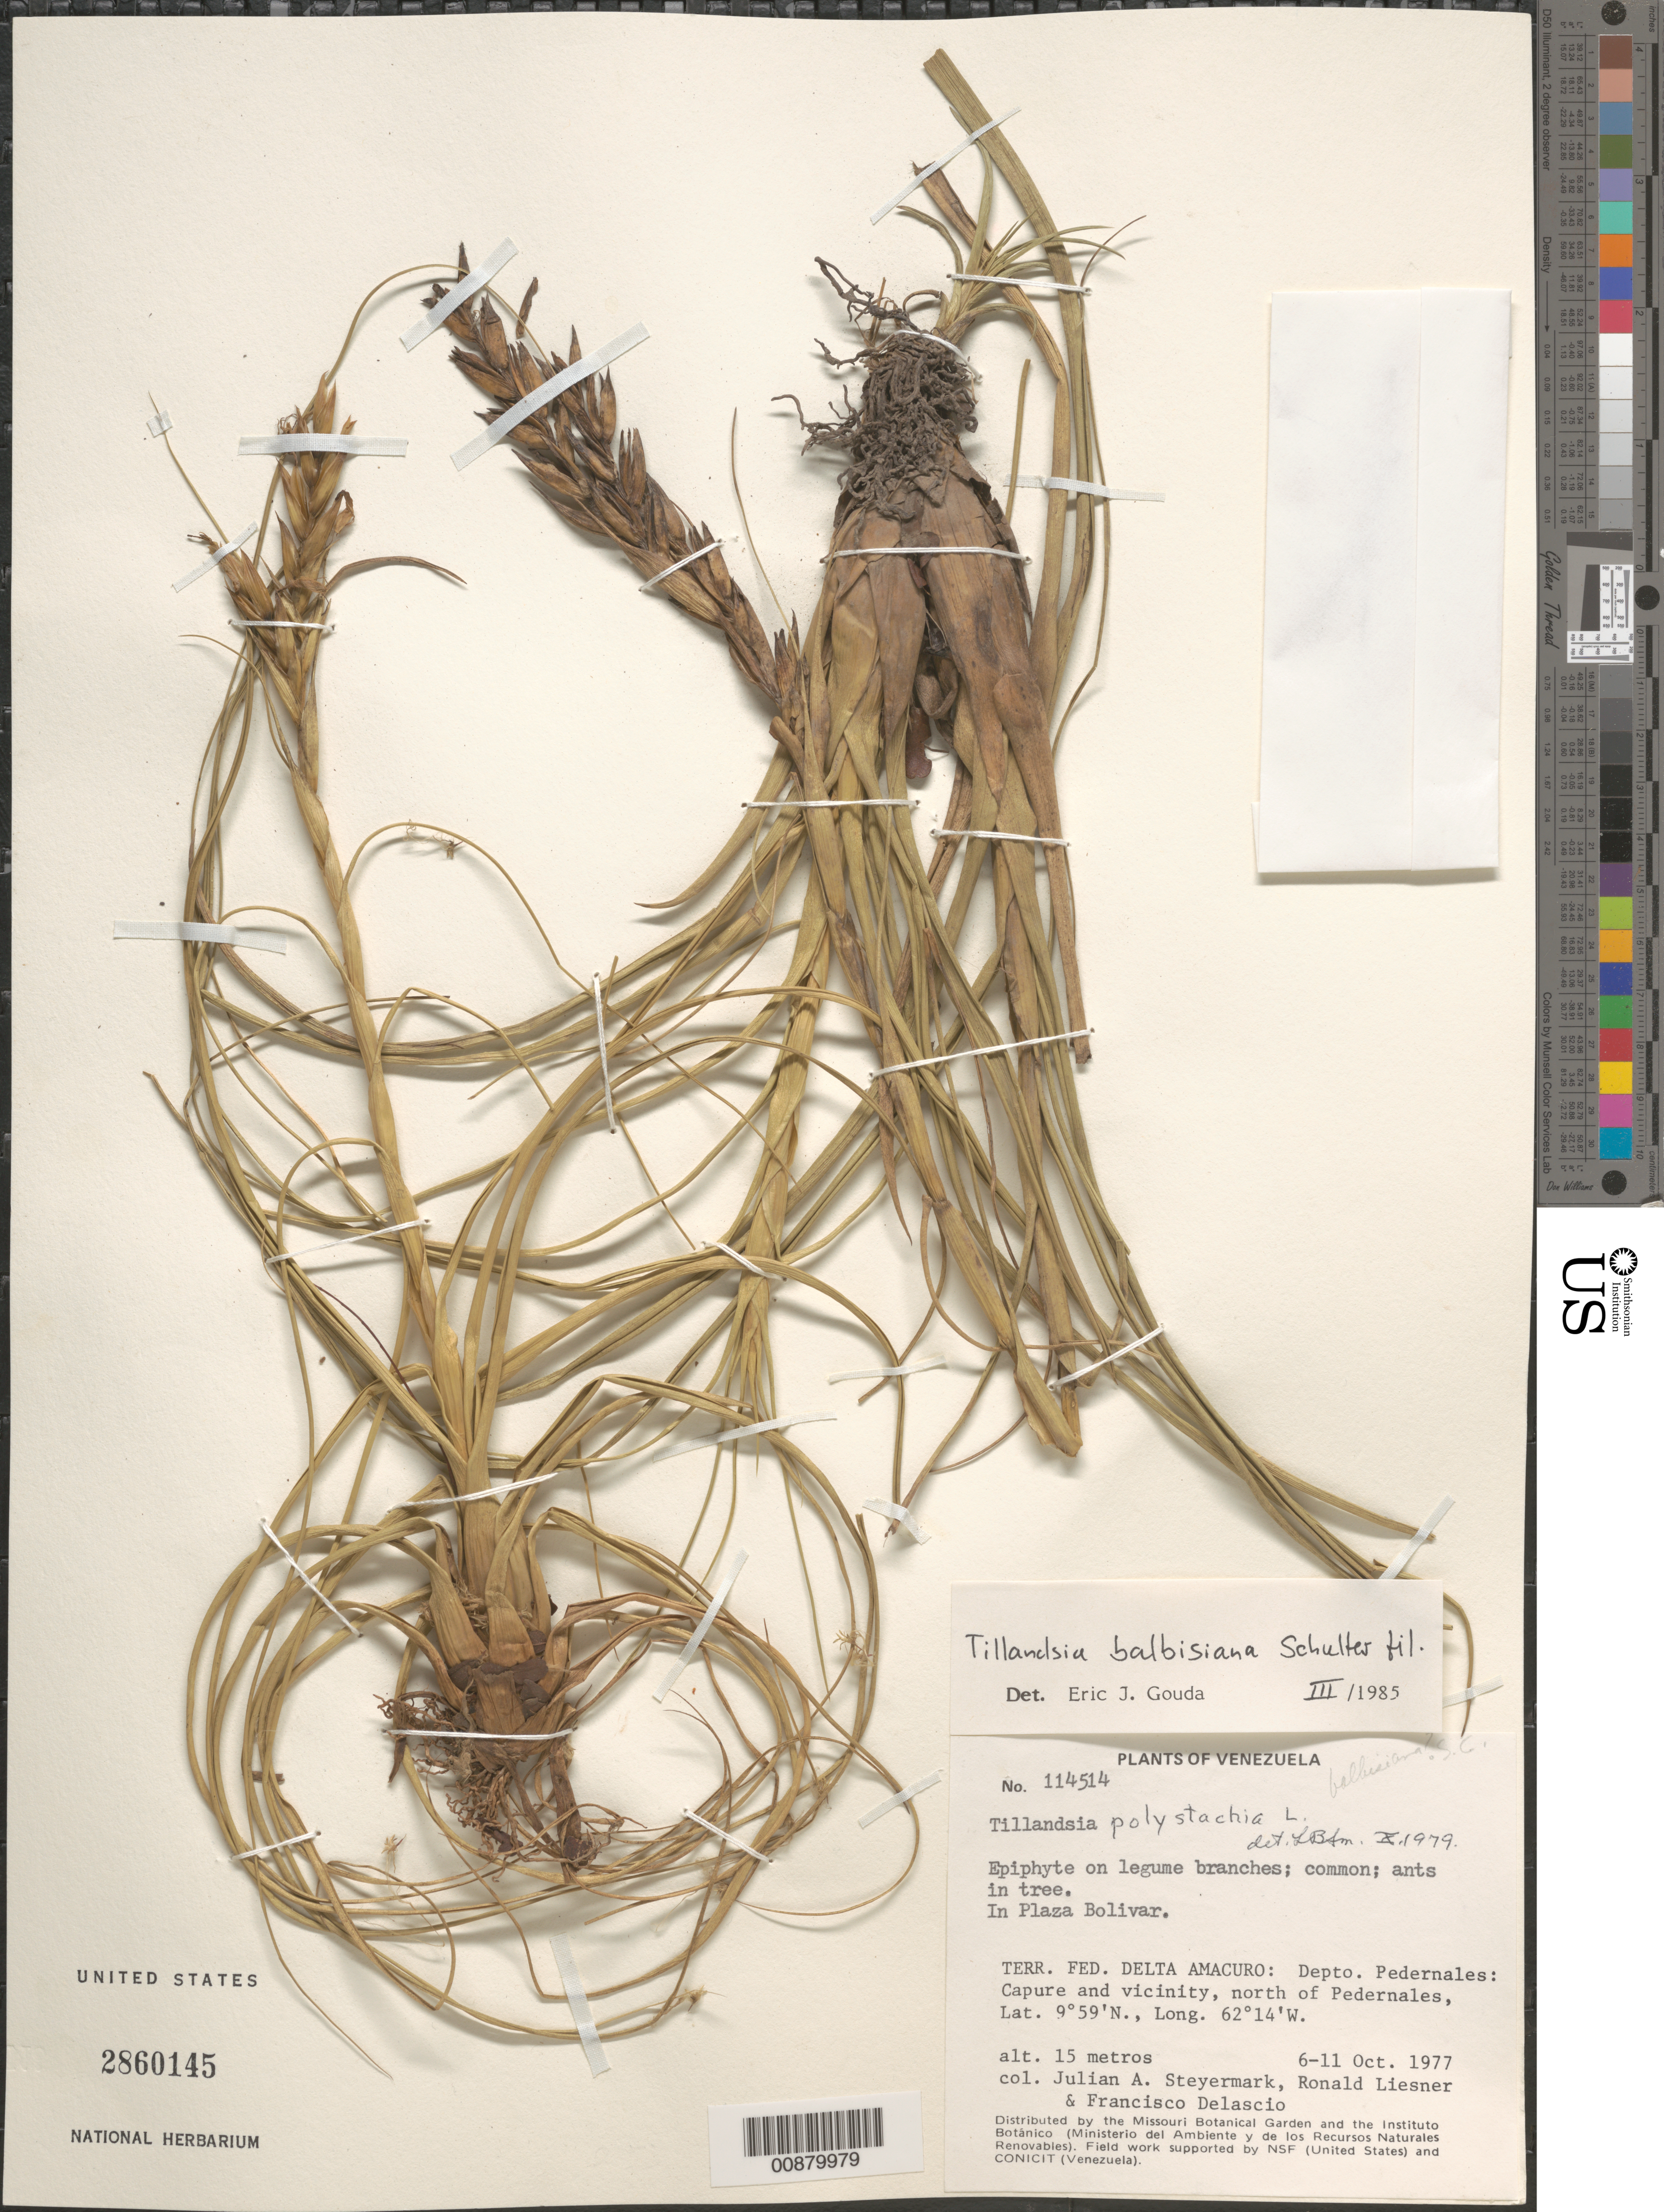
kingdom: Plantae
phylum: Tracheophyta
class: Liliopsida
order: Poales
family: Bromeliaceae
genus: Tillandsia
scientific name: Tillandsia balbisiana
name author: Schult. f.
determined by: Gouda, E. J.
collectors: J. Steyermark, R. L. Liesner & F. Delascio C.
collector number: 114514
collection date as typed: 6-Oct-77 to 11-Oct-77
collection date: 1977-10-06/1977-10-11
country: Venezuela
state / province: Delta Amacuro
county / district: Pedernales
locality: Capure and vicinity, north of Pedernales; in Plaza Bolívar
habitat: On legume brances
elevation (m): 15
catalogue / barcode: US 2860145